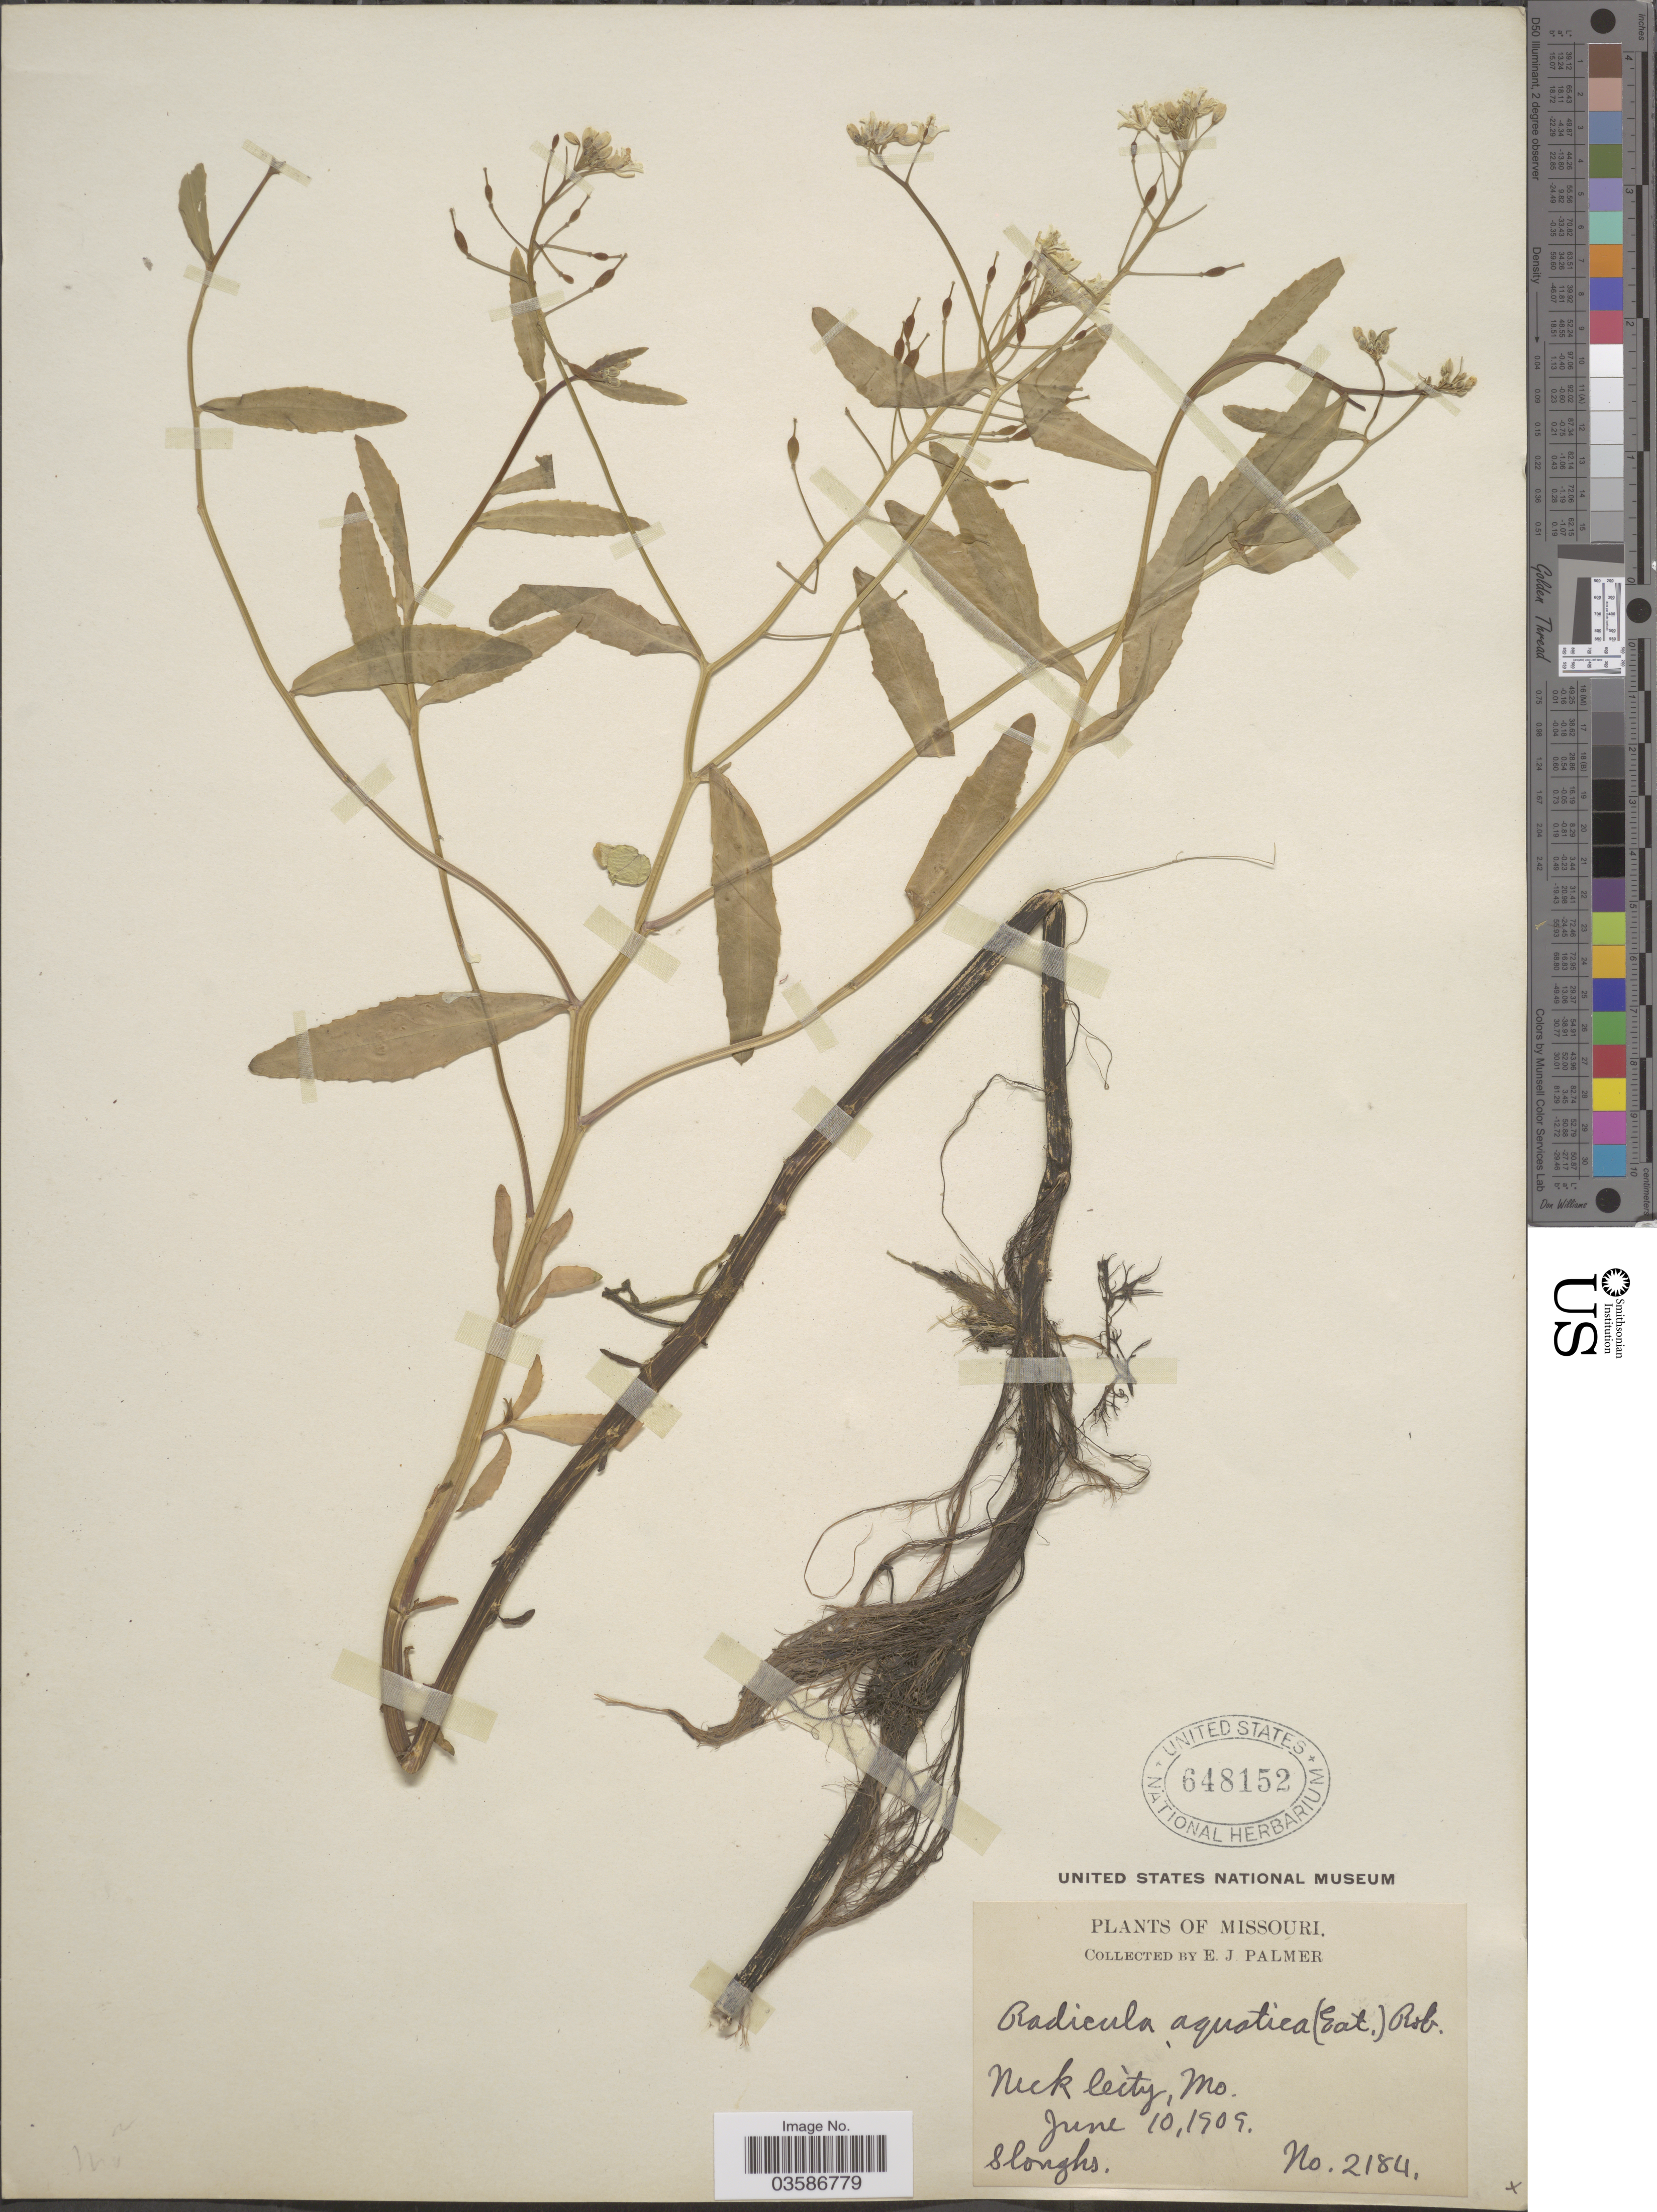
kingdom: Plantae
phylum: Tracheophyta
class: Magnoliopsida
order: Brassicales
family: Brassicaceae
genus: Rorippa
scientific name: Rorippa aquatica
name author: (Eaton) E.J. Palmer & Steyerm.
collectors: E. J. Palmer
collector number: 2184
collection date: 1909-06-10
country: United States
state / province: Missouri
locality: Neck City.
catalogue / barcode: US 648152